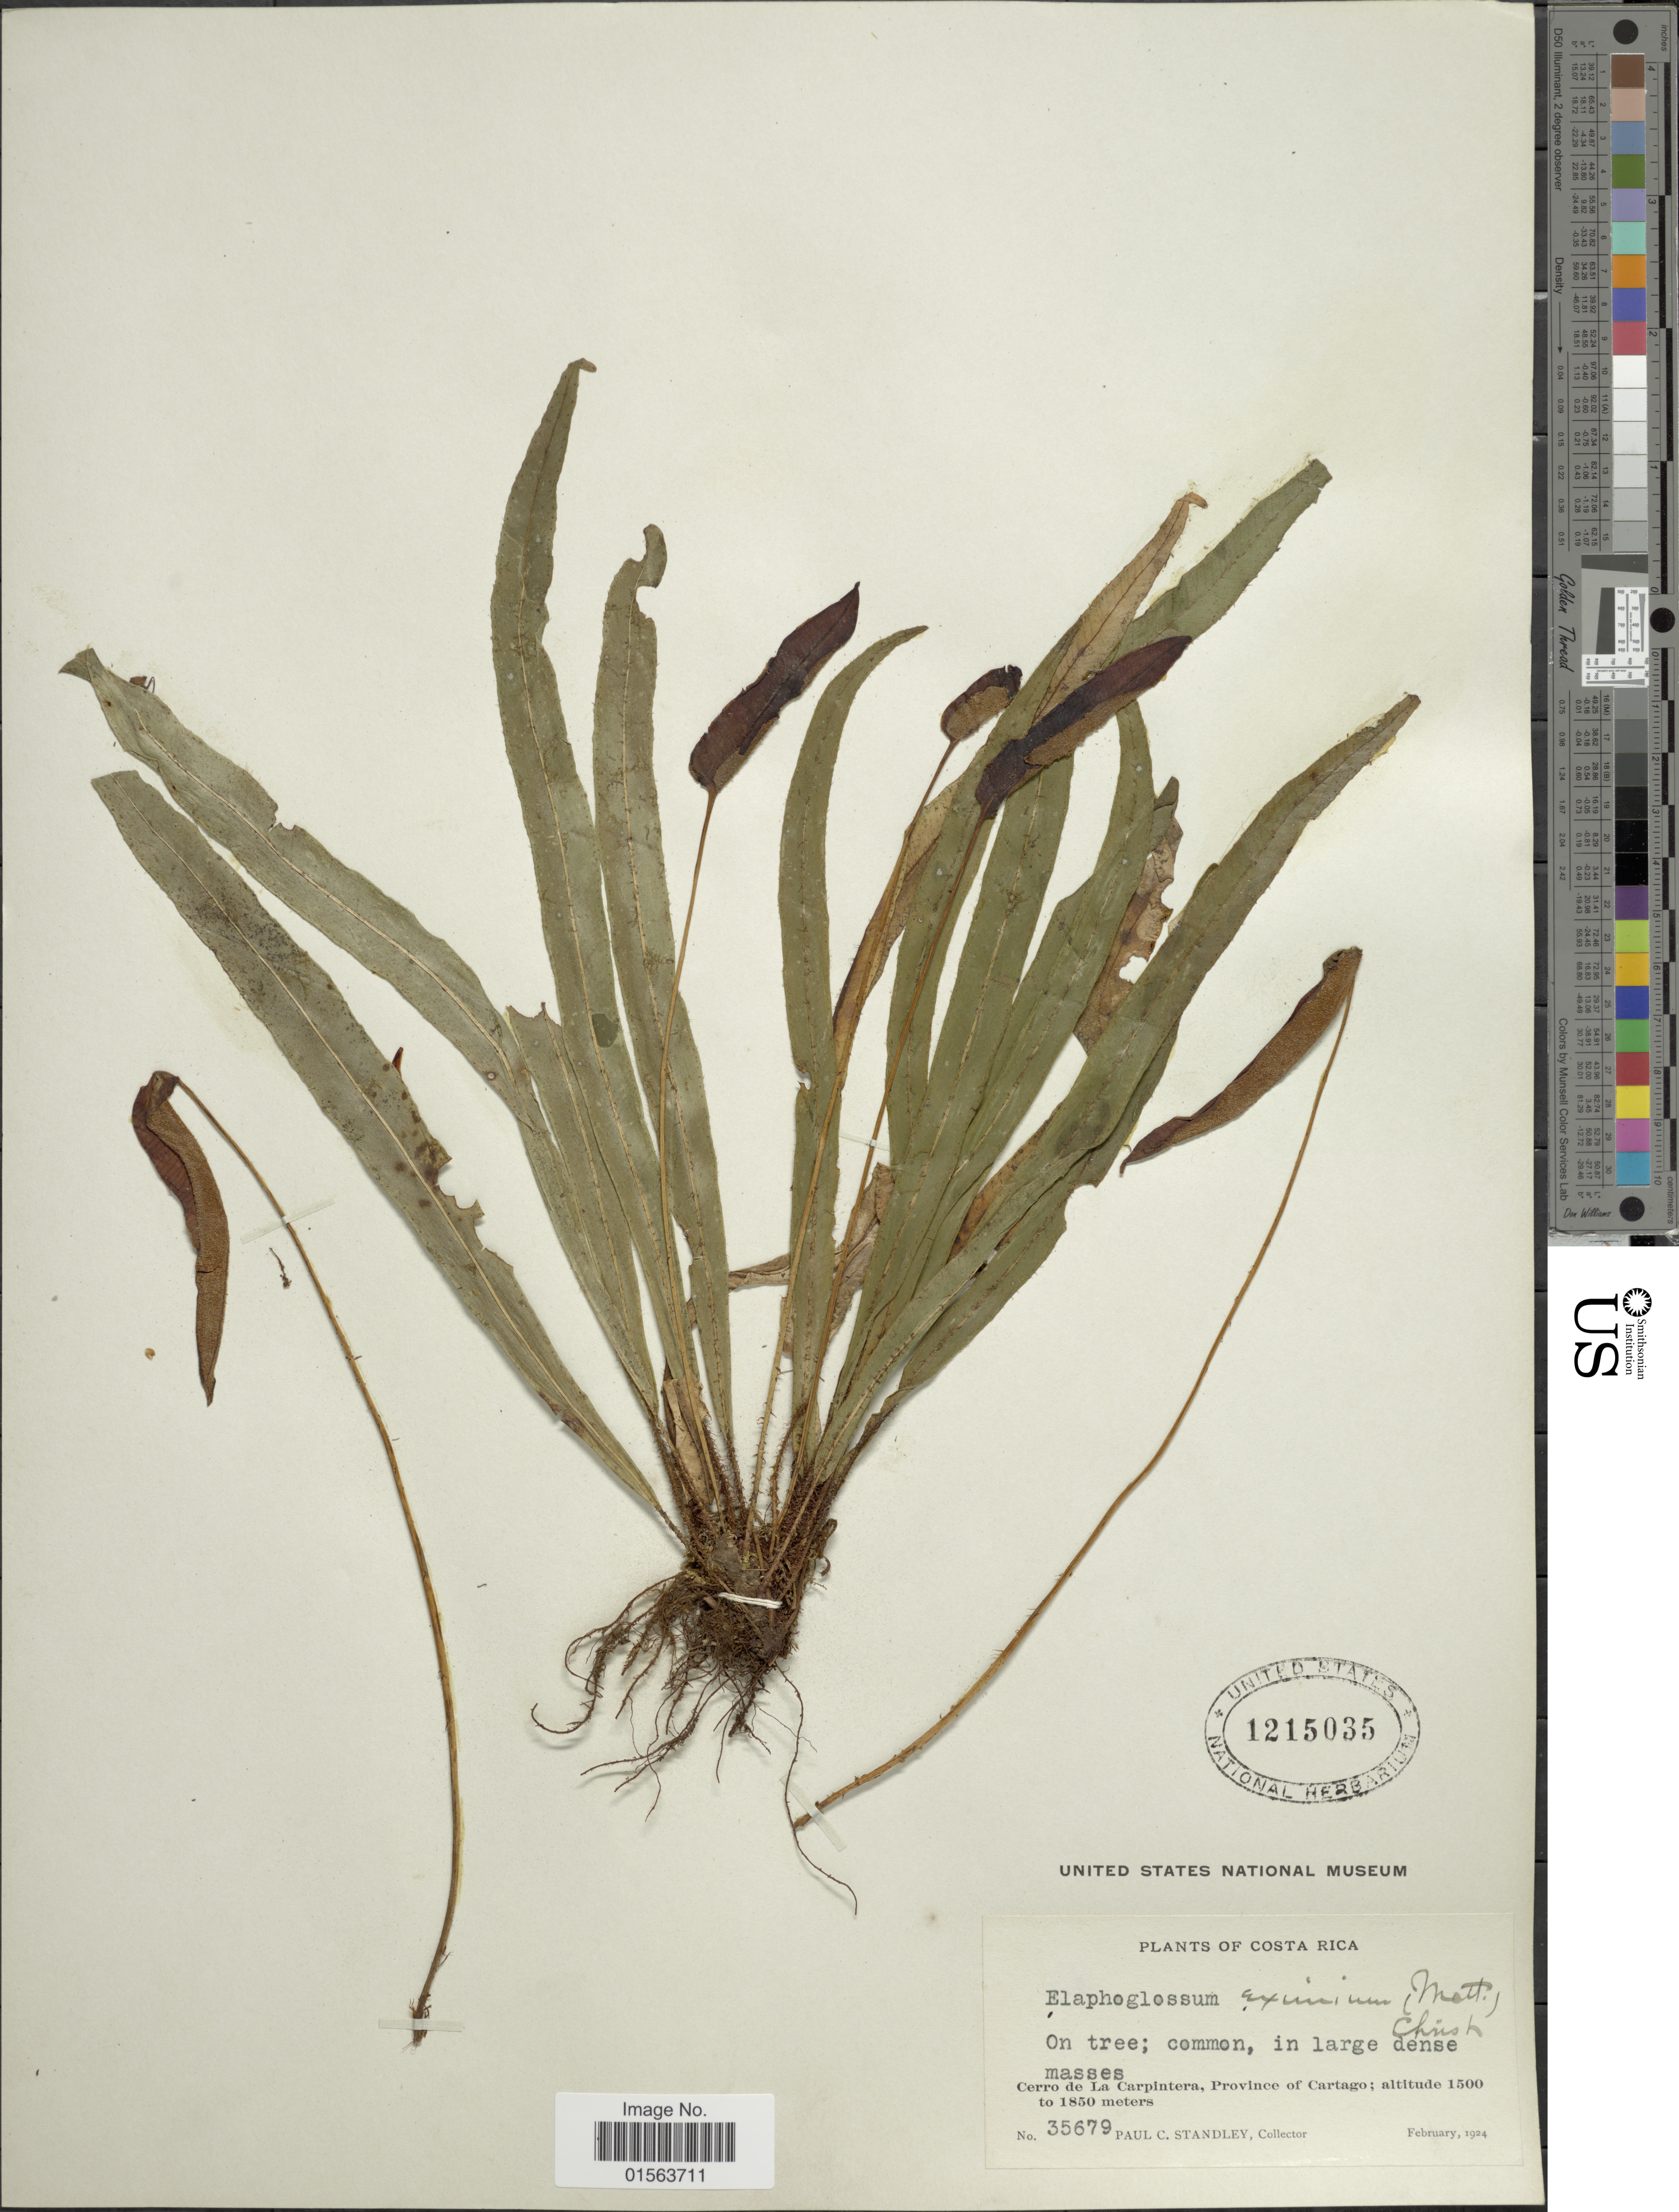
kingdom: Plantae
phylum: Tracheophyta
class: Polypodiopsida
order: Polypodiales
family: Dryopteridaceae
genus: Elaphoglossum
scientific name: Elaphoglossum eximium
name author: (Mett.) Christ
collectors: P. C. Standley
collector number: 35679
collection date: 1924-02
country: Costa Rica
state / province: Cartago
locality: Cerro de La Carpintera, Province of Cartago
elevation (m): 1500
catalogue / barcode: US 1215035